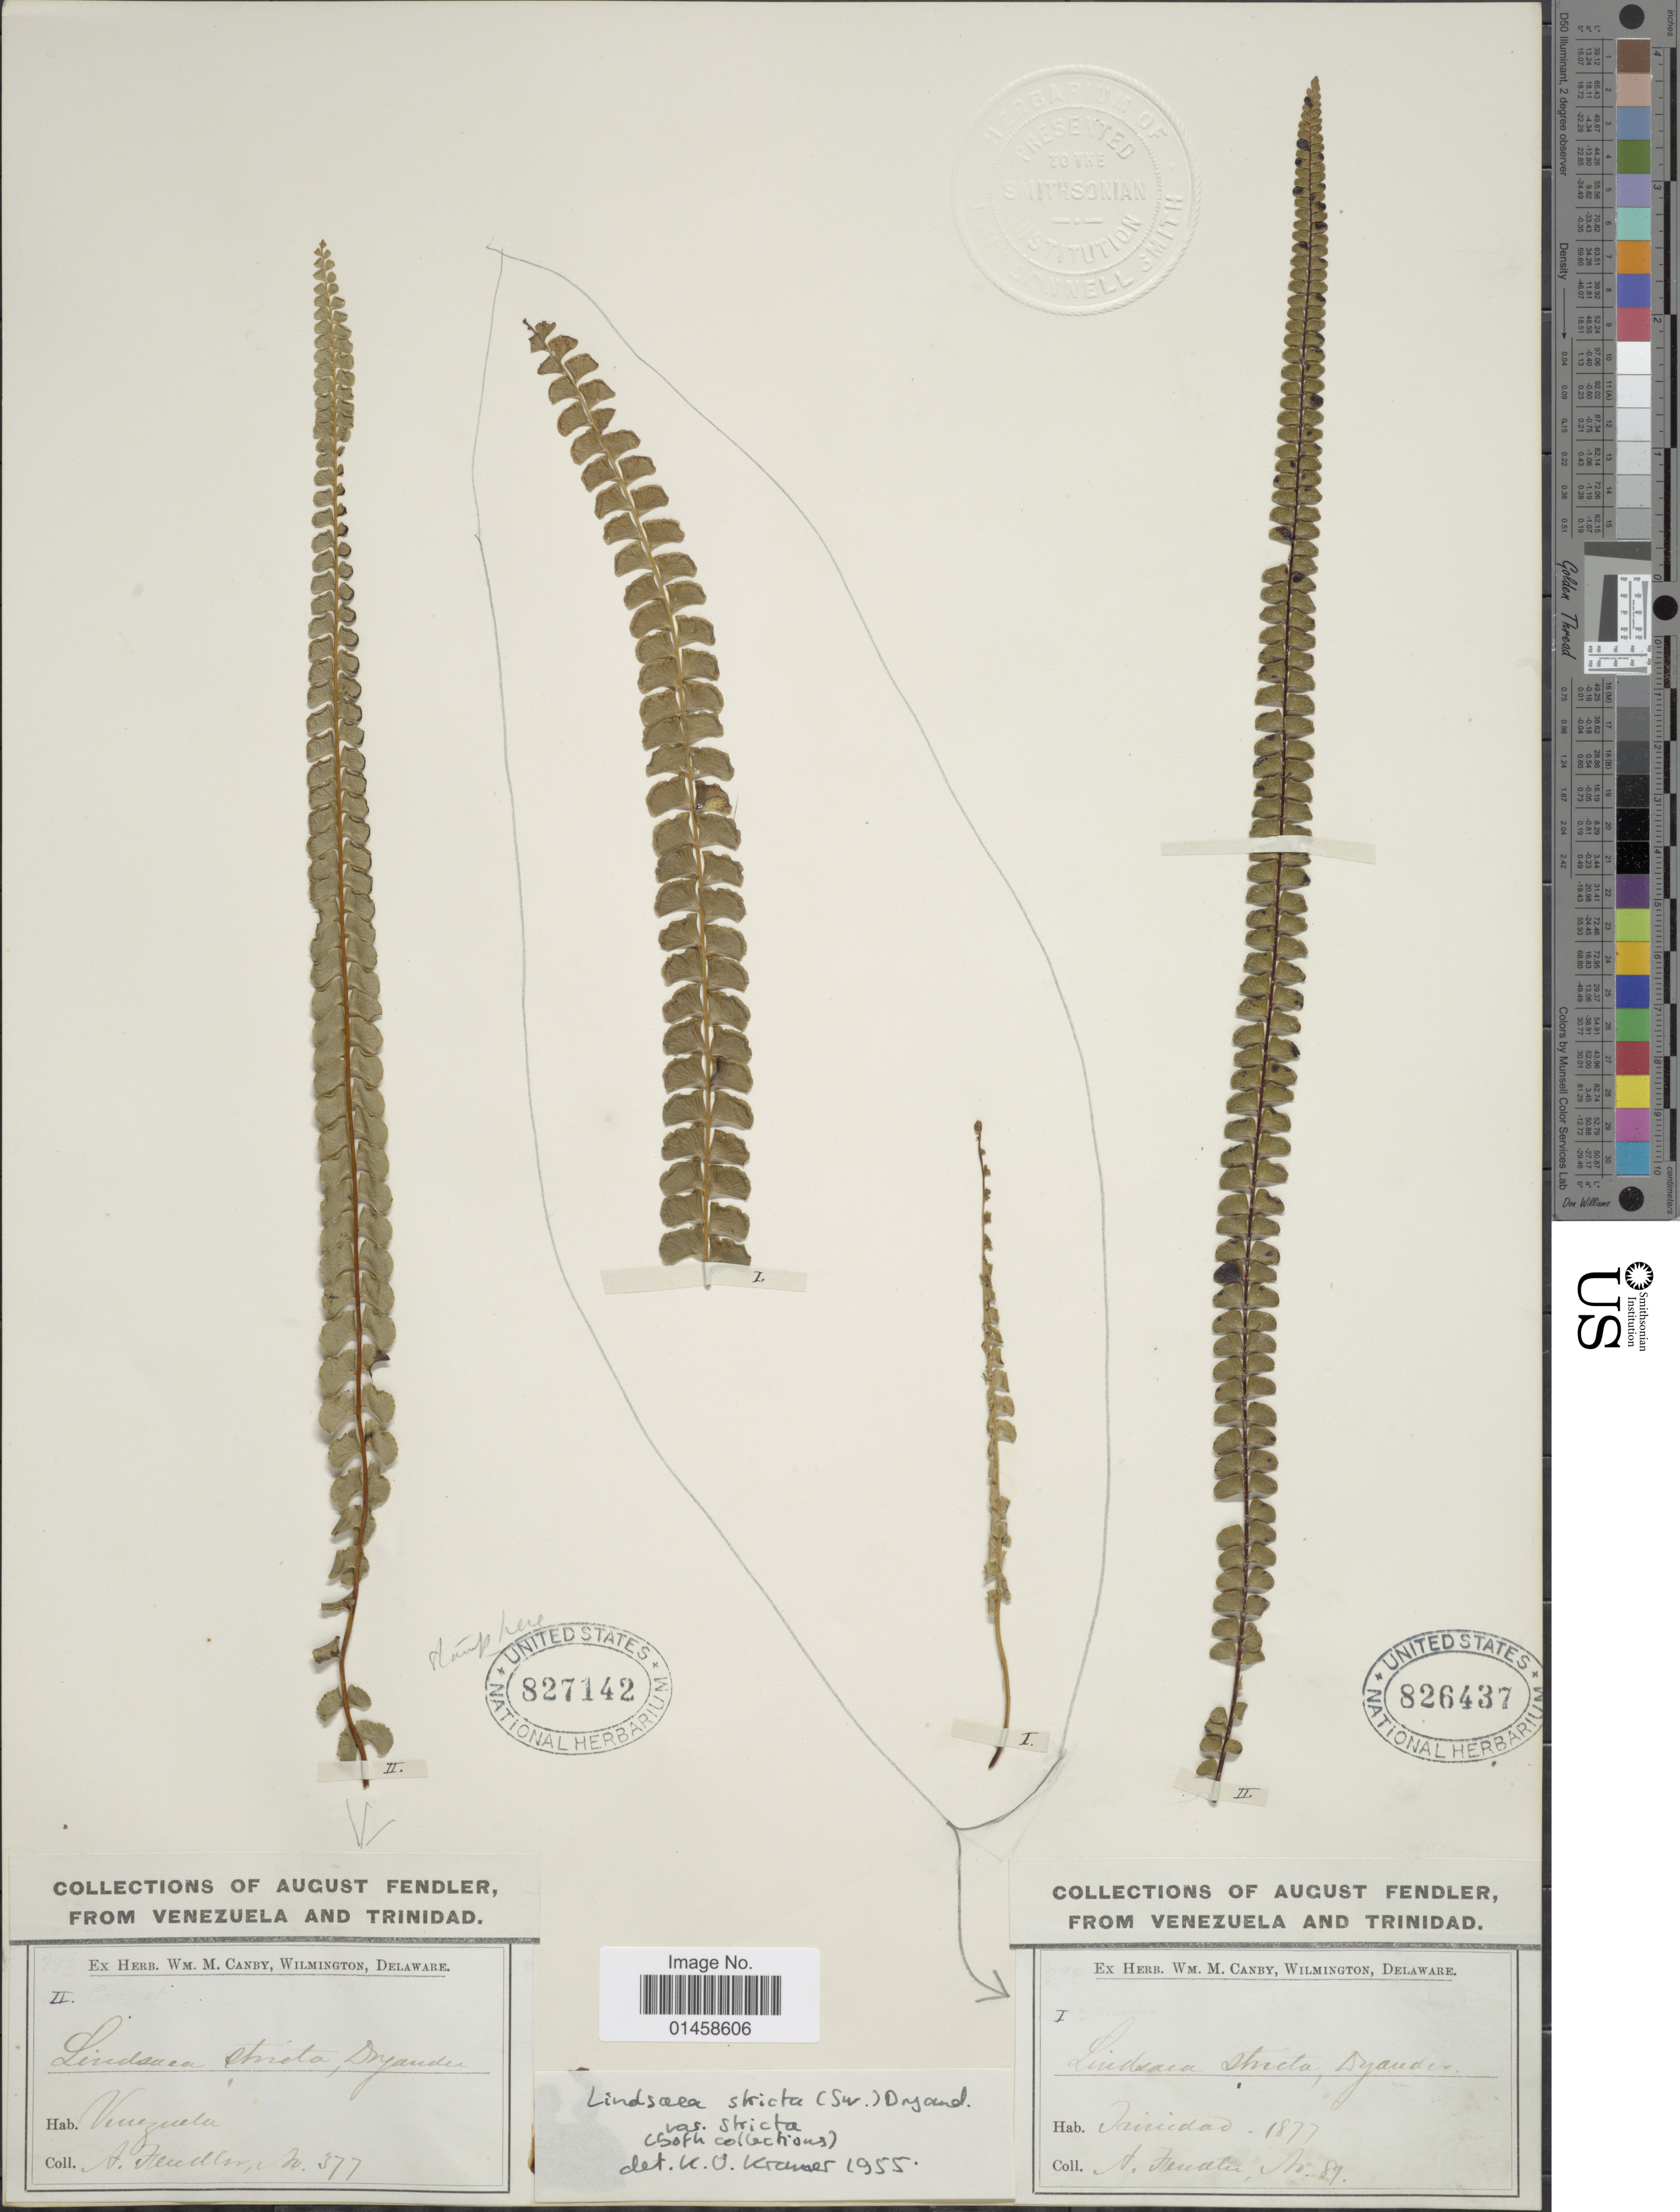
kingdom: Plantae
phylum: Tracheophyta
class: Polypodiopsida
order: Polypodiales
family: Lindsaeaceae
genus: Lindsaea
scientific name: Lindsaea stricta var. stricta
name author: (Sw.) Dryand.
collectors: A. Fendler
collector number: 377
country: Venezuela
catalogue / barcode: US 827142-2